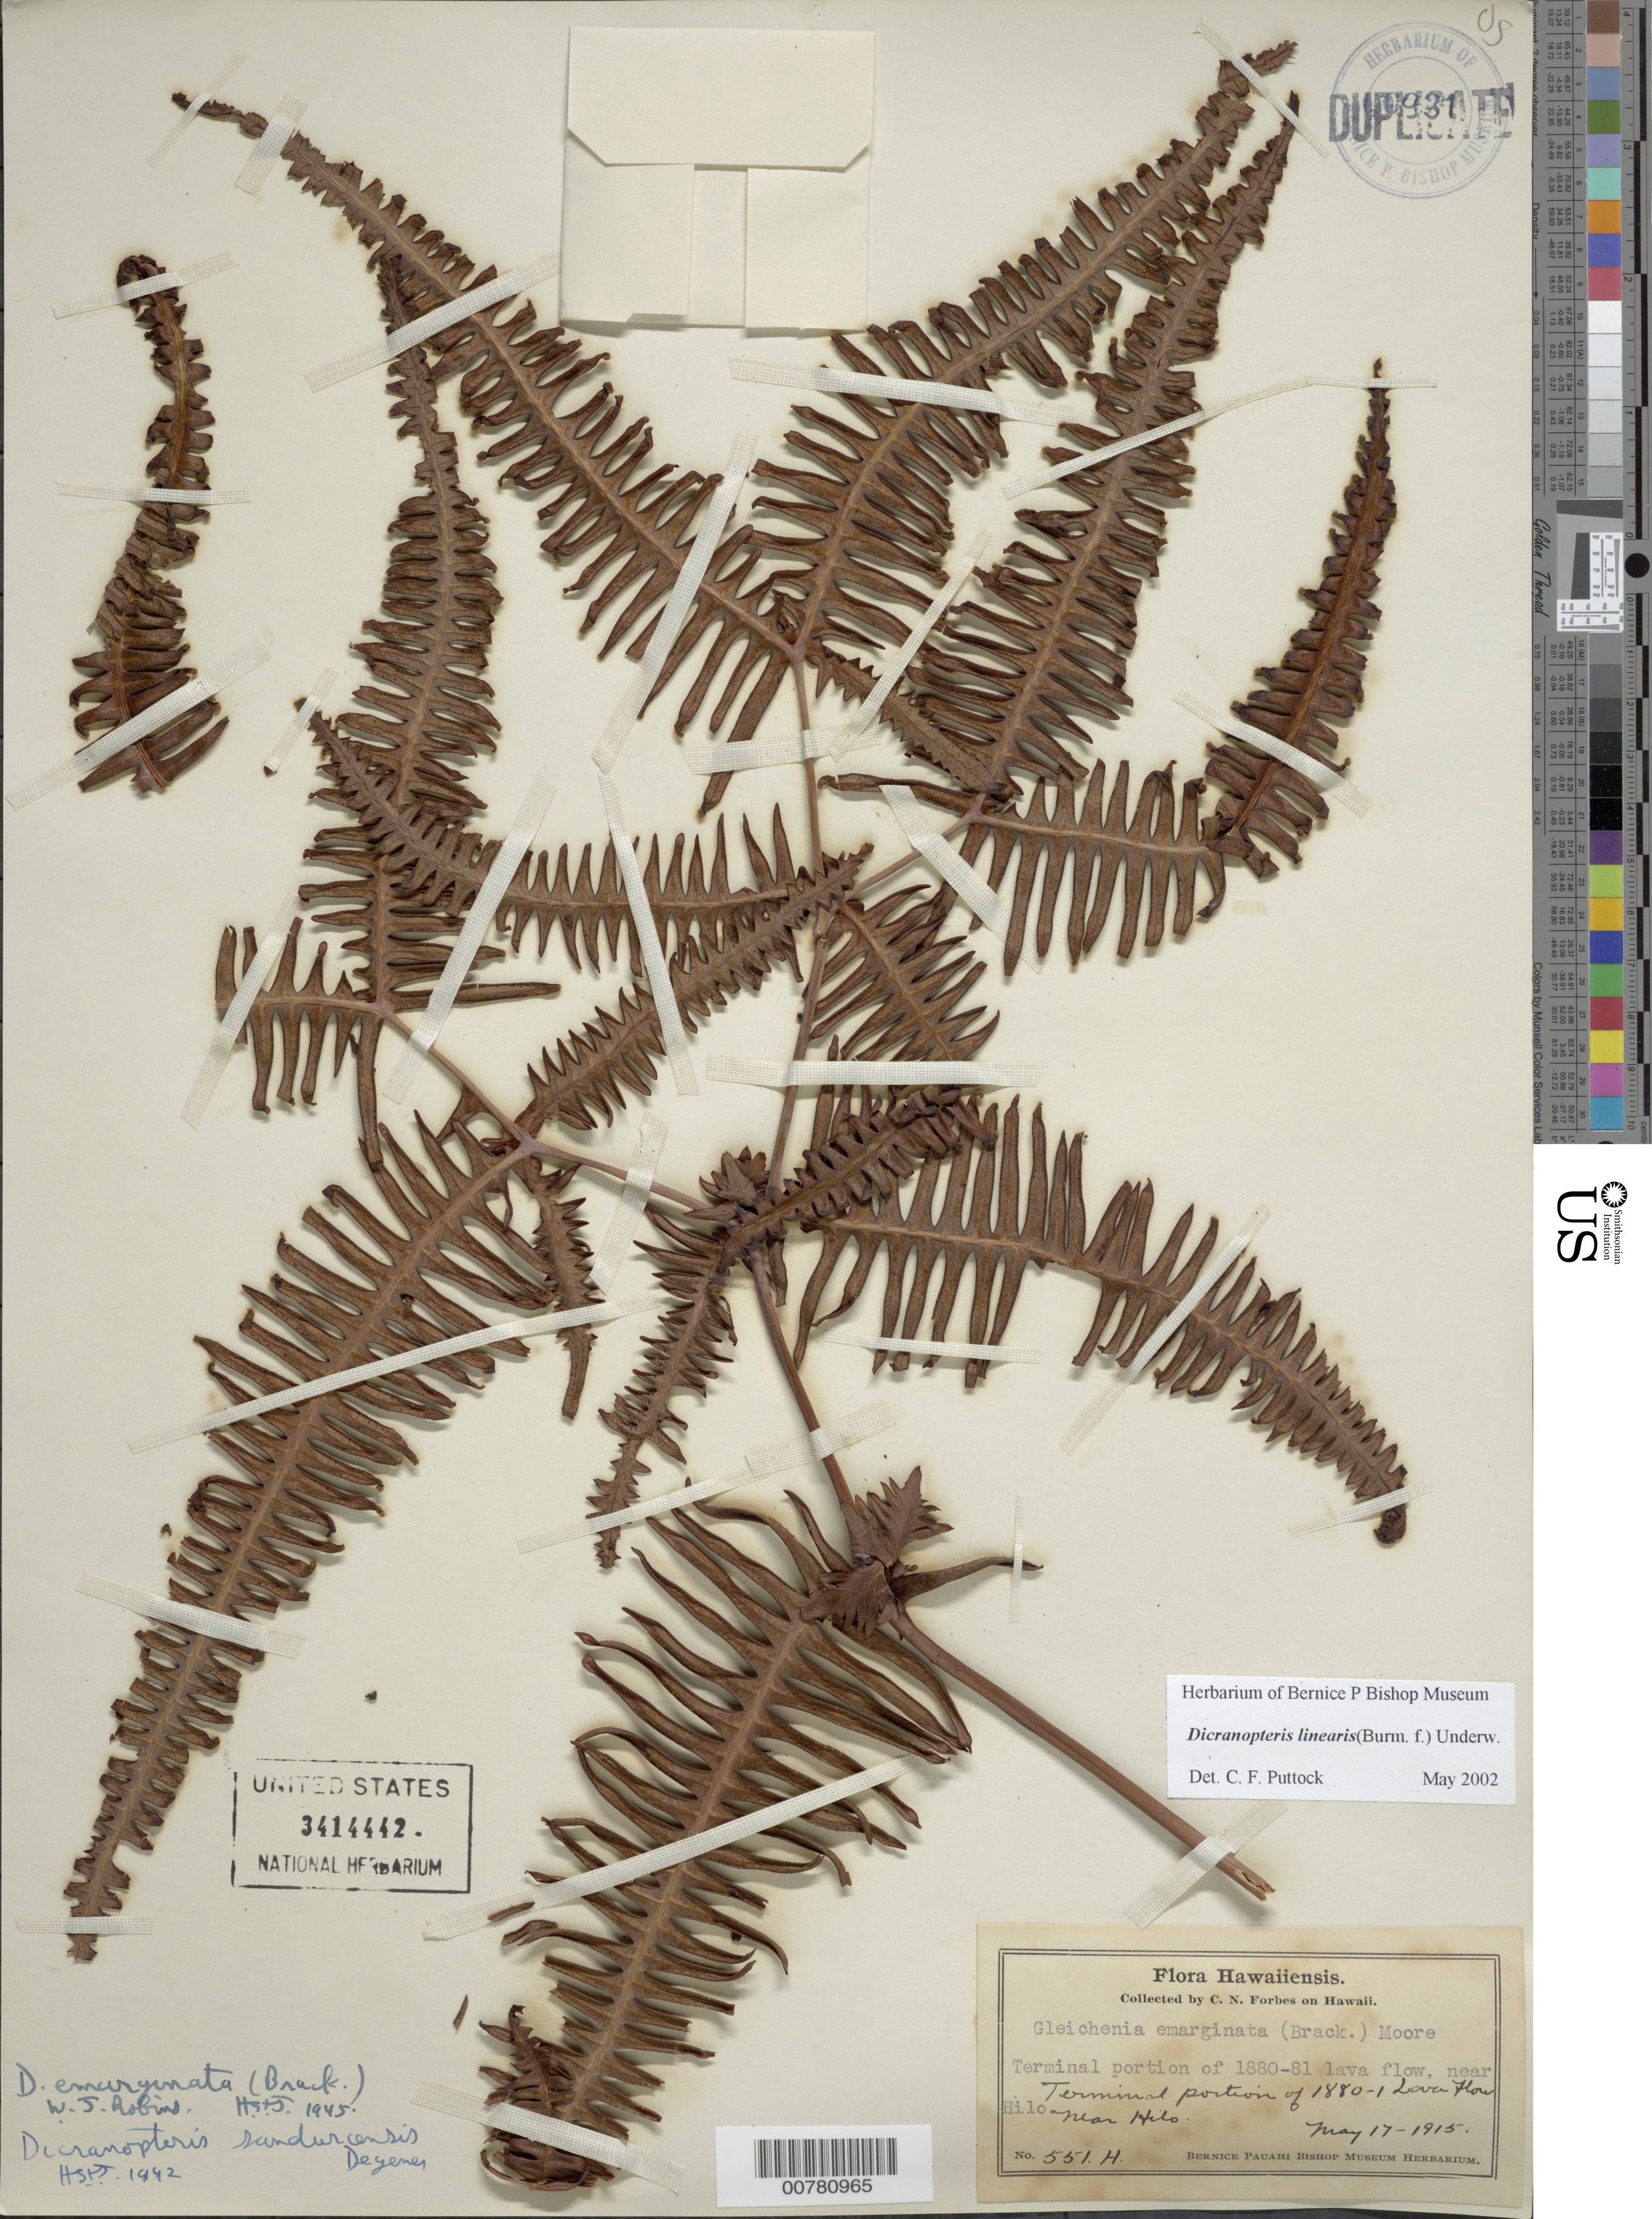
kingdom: Plantae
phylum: Tracheophyta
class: Polypodiopsida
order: Gleicheniales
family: Gleicheniaceae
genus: Dicranopteris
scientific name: Dicranopteris linearis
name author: (Burm. f.) Underw.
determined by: Puttock, C. F.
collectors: C. N. Forbes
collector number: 551.H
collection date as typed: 17 May 1915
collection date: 1915-05-17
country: United States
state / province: Hawaii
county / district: Hawaii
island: Hawaii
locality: near Hilo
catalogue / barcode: US 3414442